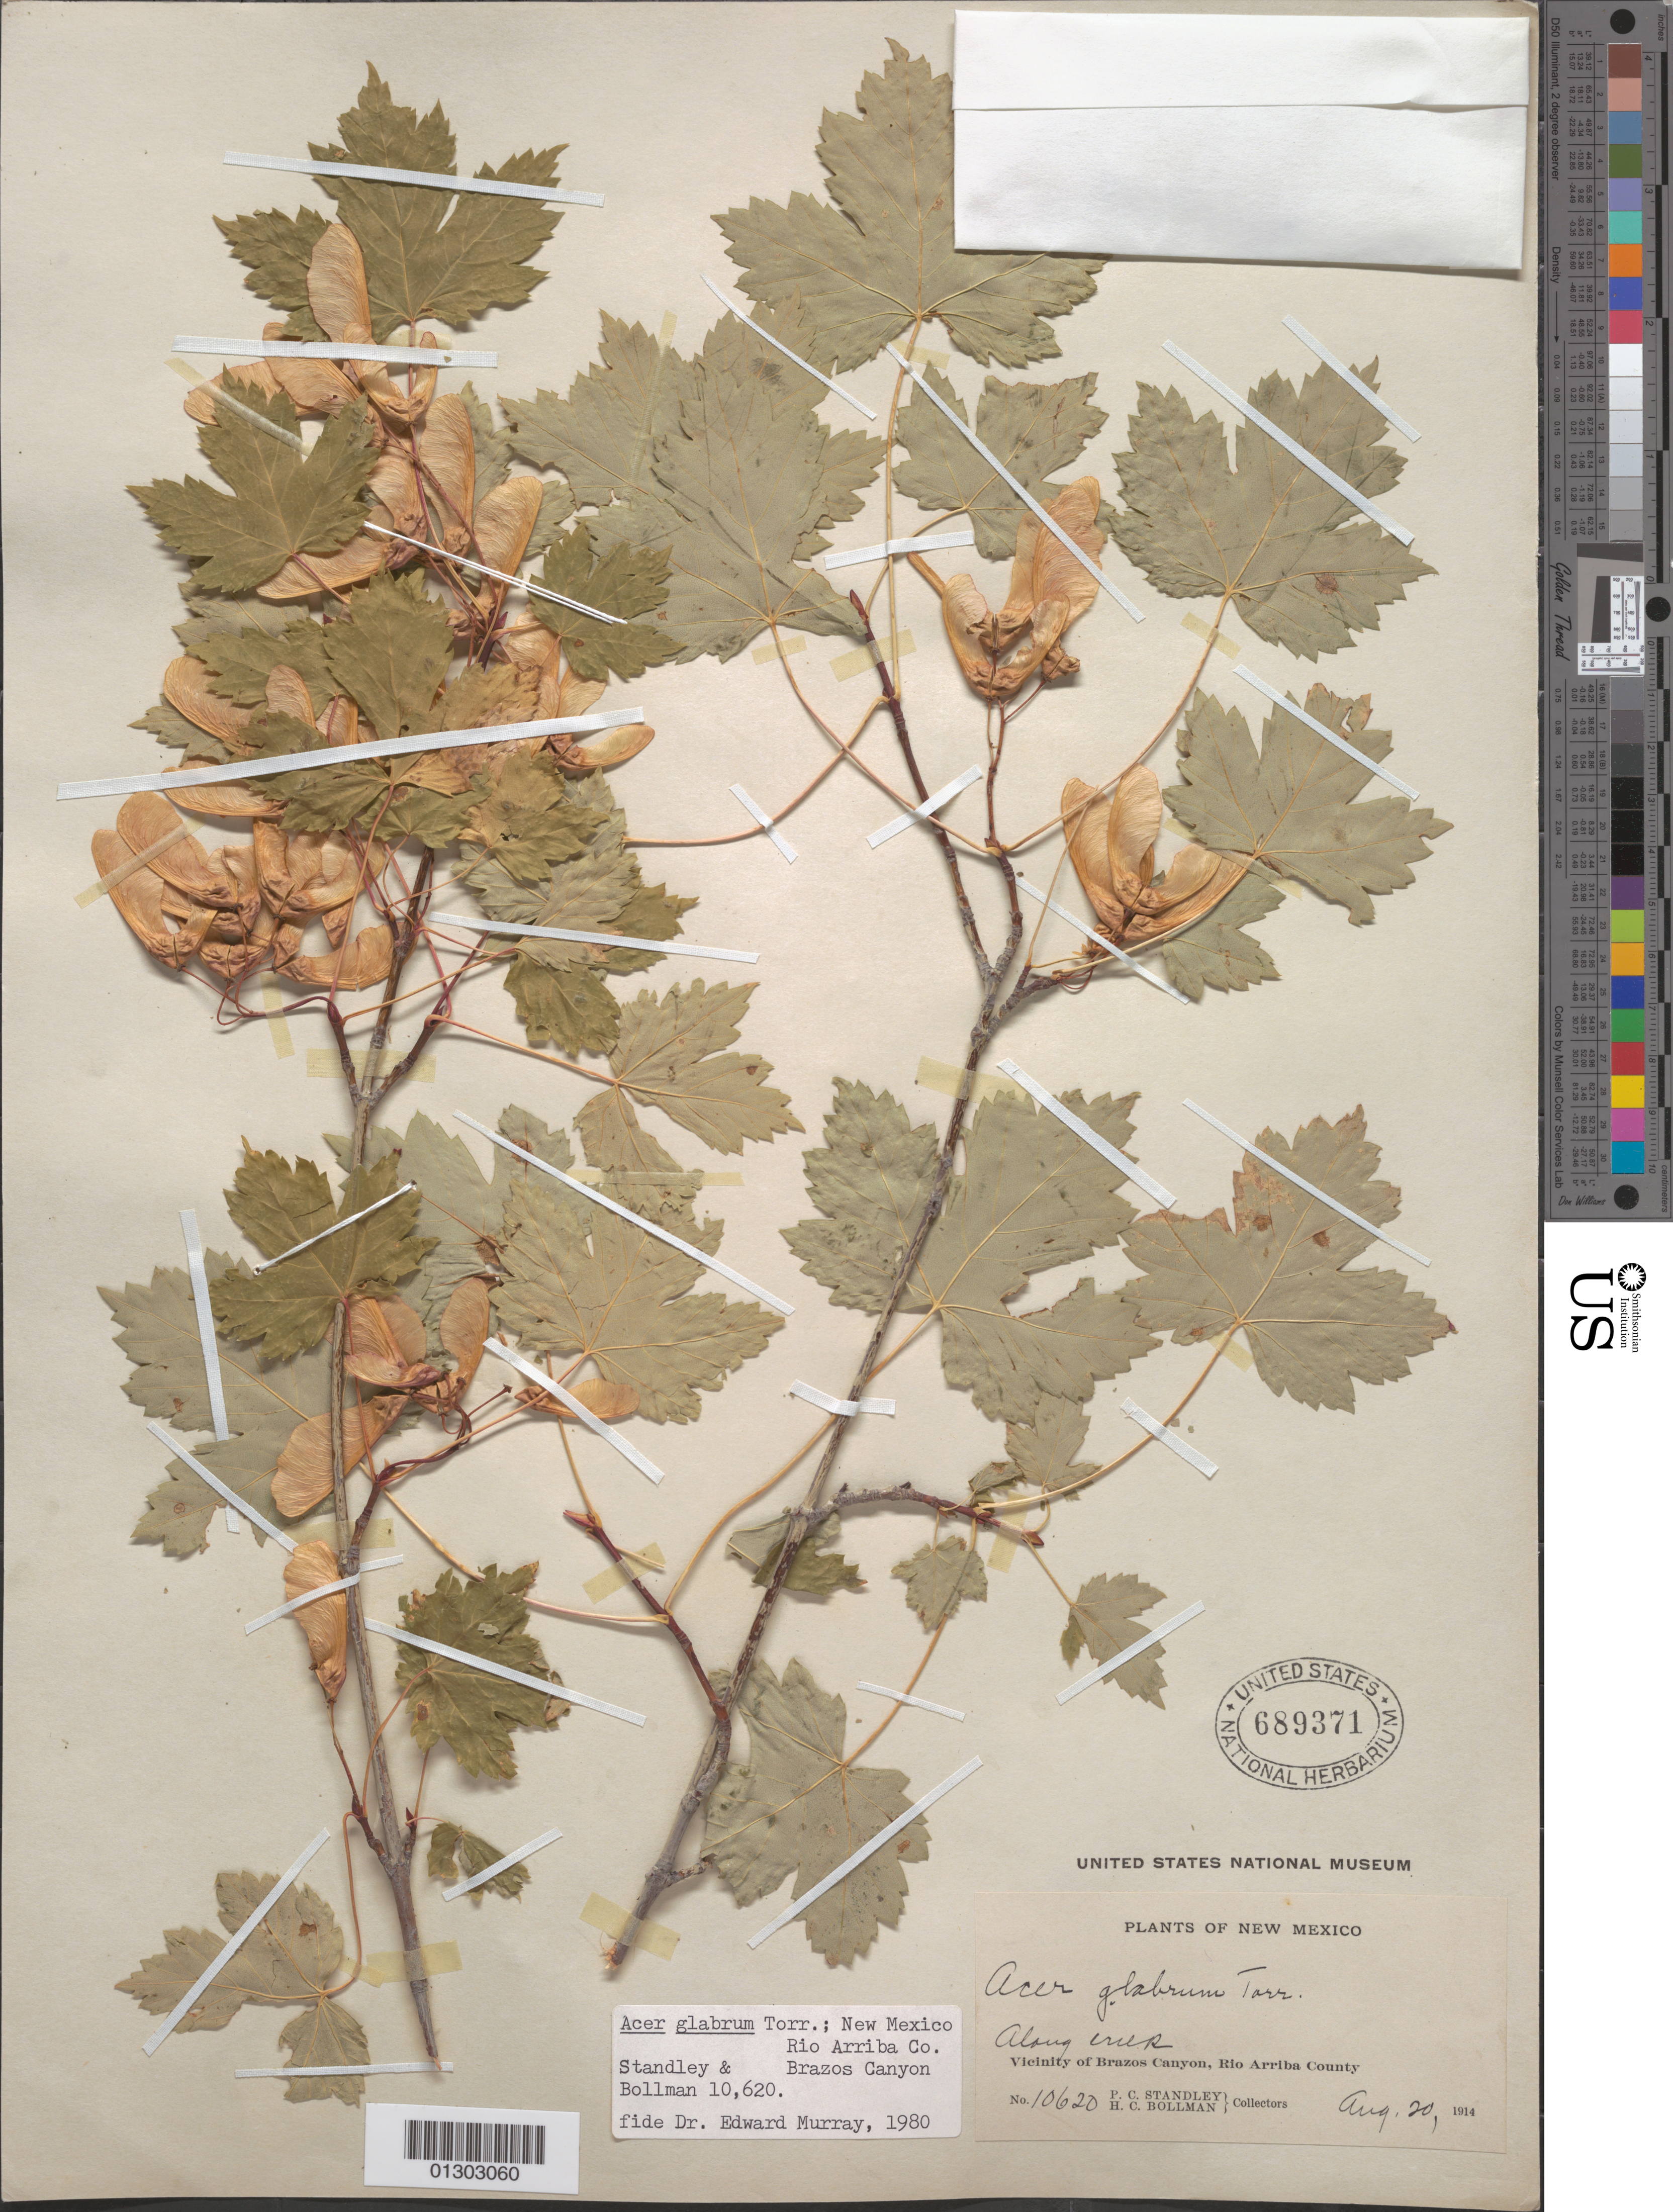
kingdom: Plantae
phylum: Tracheophyta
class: Magnoliopsida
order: Sapindales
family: Sapindaceae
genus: Acer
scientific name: Acer glabrum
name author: Torr.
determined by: Murray, Edward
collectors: P. C. Standley & H. C. Bollman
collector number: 10620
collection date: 1914-08-20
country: United States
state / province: New Mexico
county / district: Rio Arriba County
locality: Rio Arriba County, vicinity of Brazos Canyon.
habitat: Along creek.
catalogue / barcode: US 689371